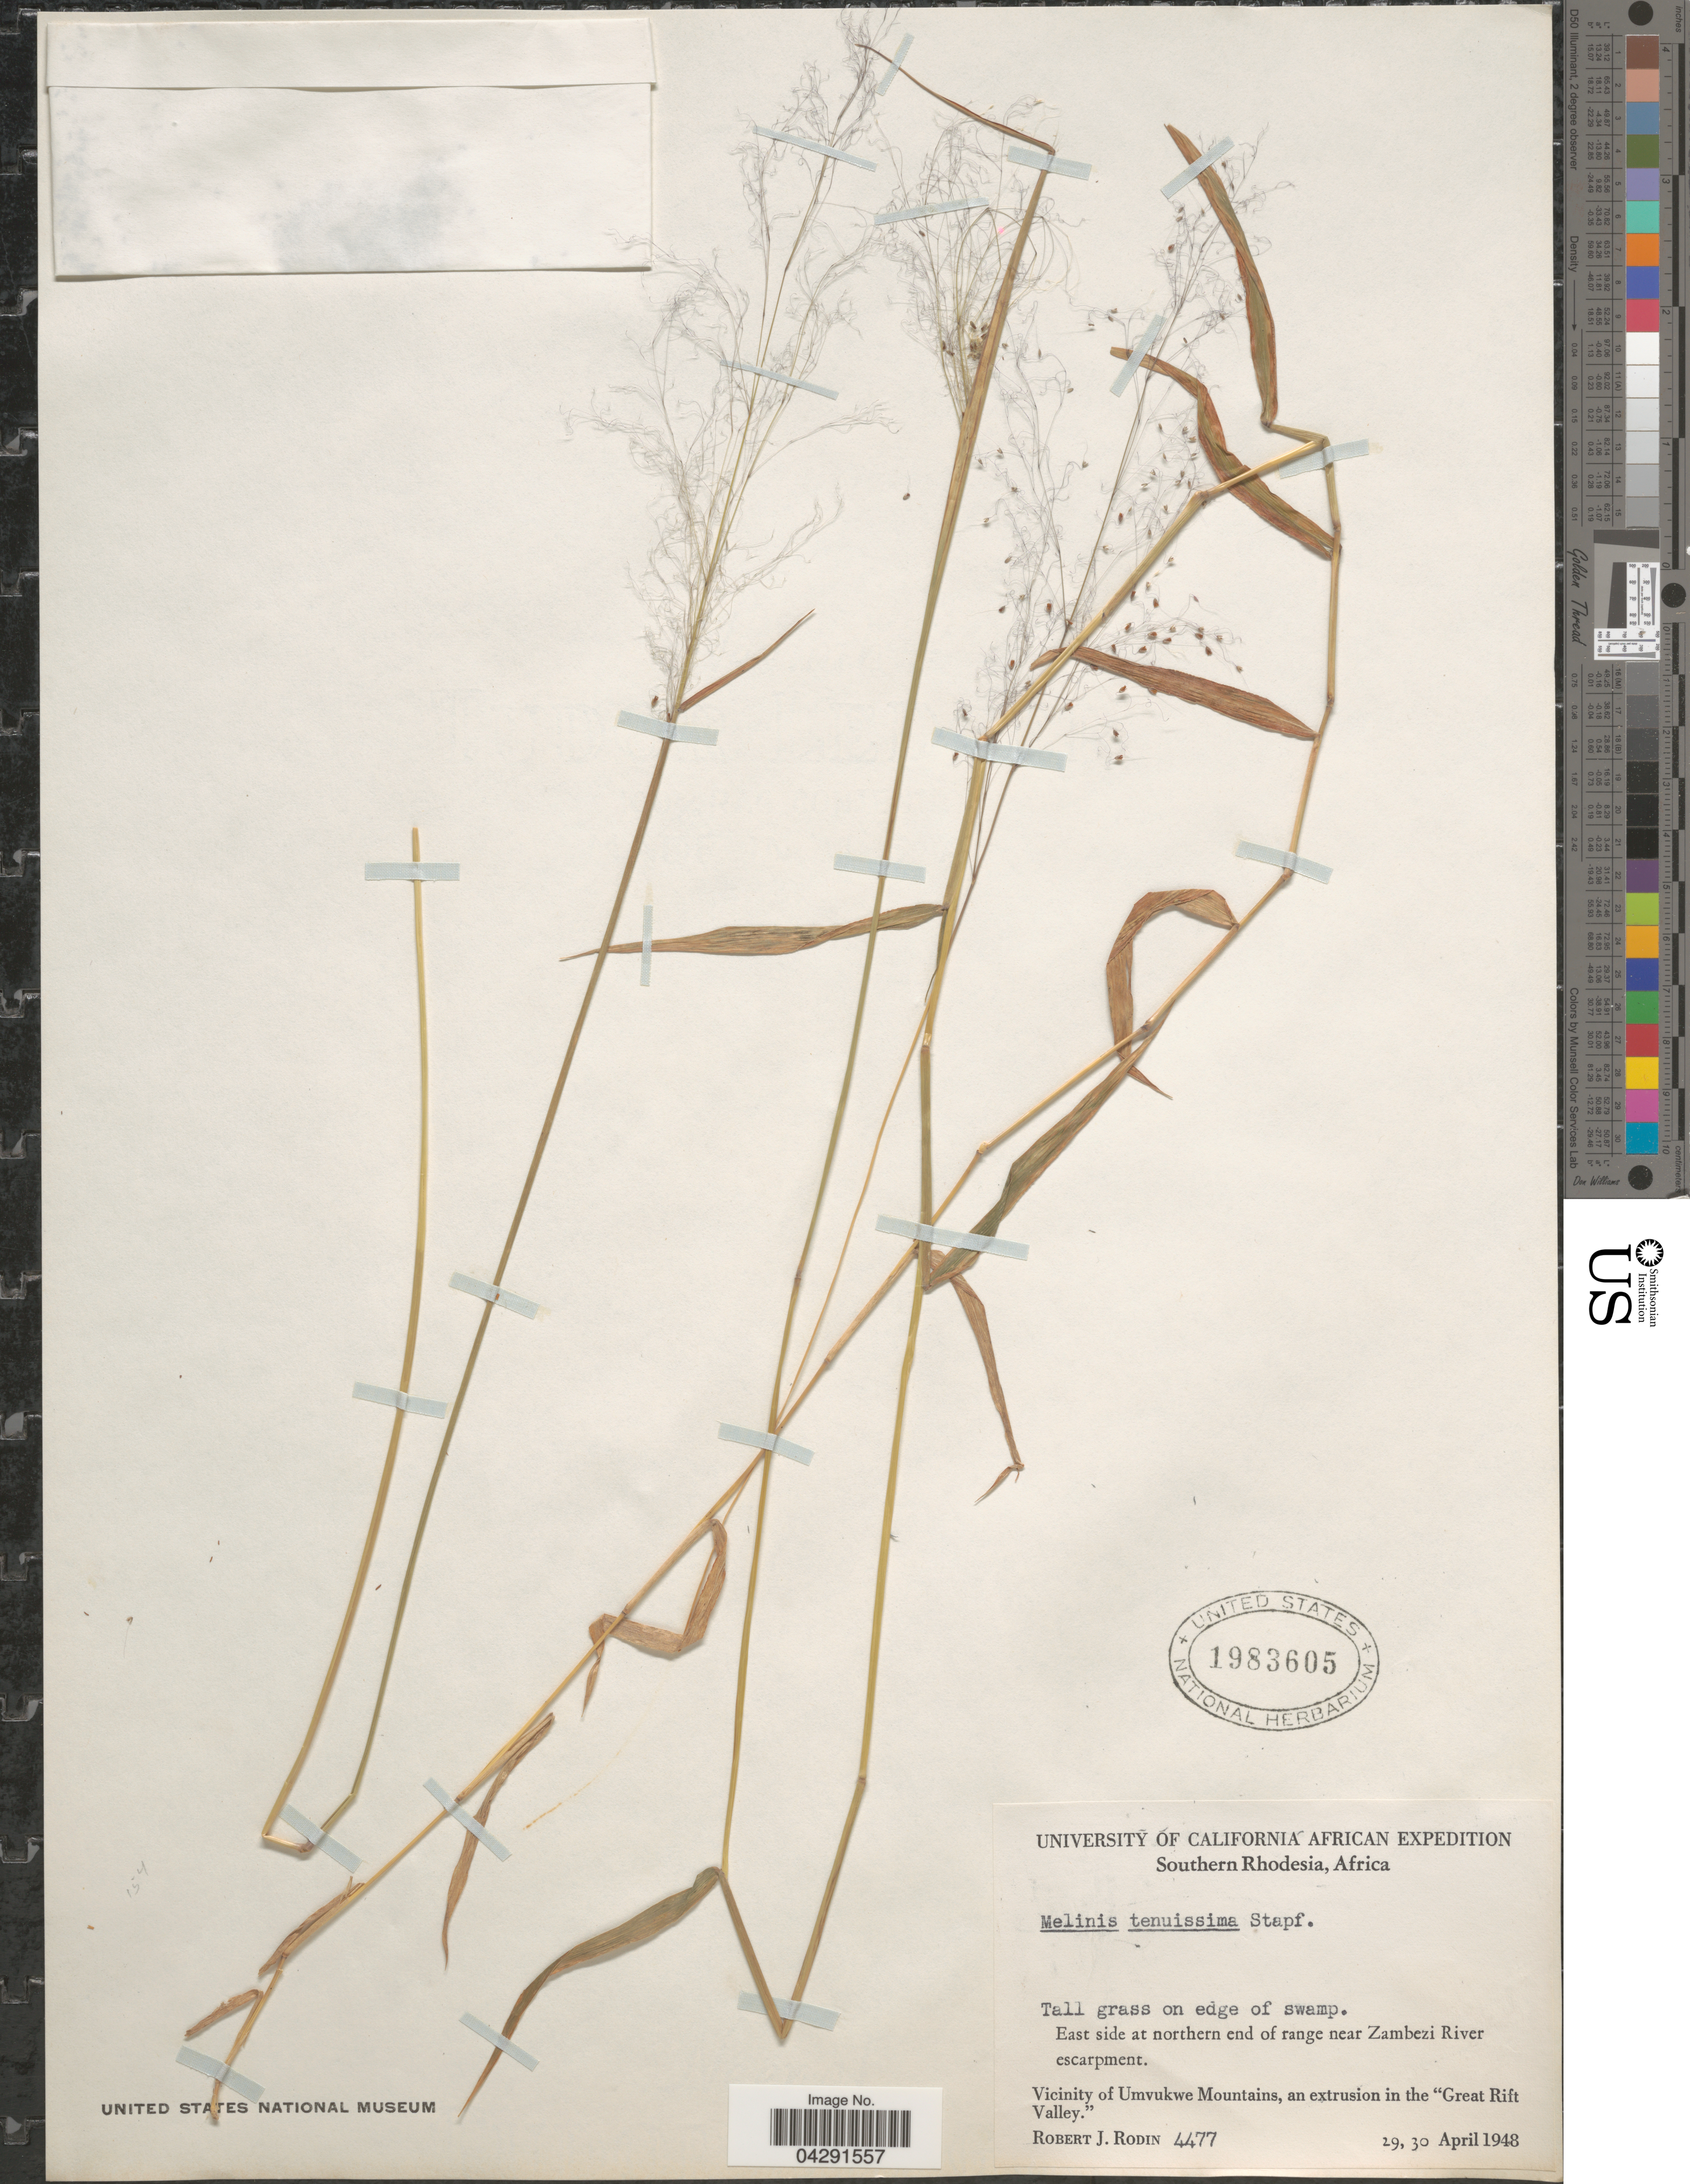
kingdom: Plantae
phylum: Tracheophyta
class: Liliopsida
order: Poales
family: Poaceae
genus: Melinis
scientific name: Melinis tenuissima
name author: Stapf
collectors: R. J. Rodin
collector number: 4477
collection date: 1948-04-29/1948-04-30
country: Zimbabwe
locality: Southern Rhodesia. East side at northern end of range near Zambezi River escarpment. Vicinity of Umvukwe Mountains, an extrusion in the "Great Rift Valley".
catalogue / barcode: US 1983605